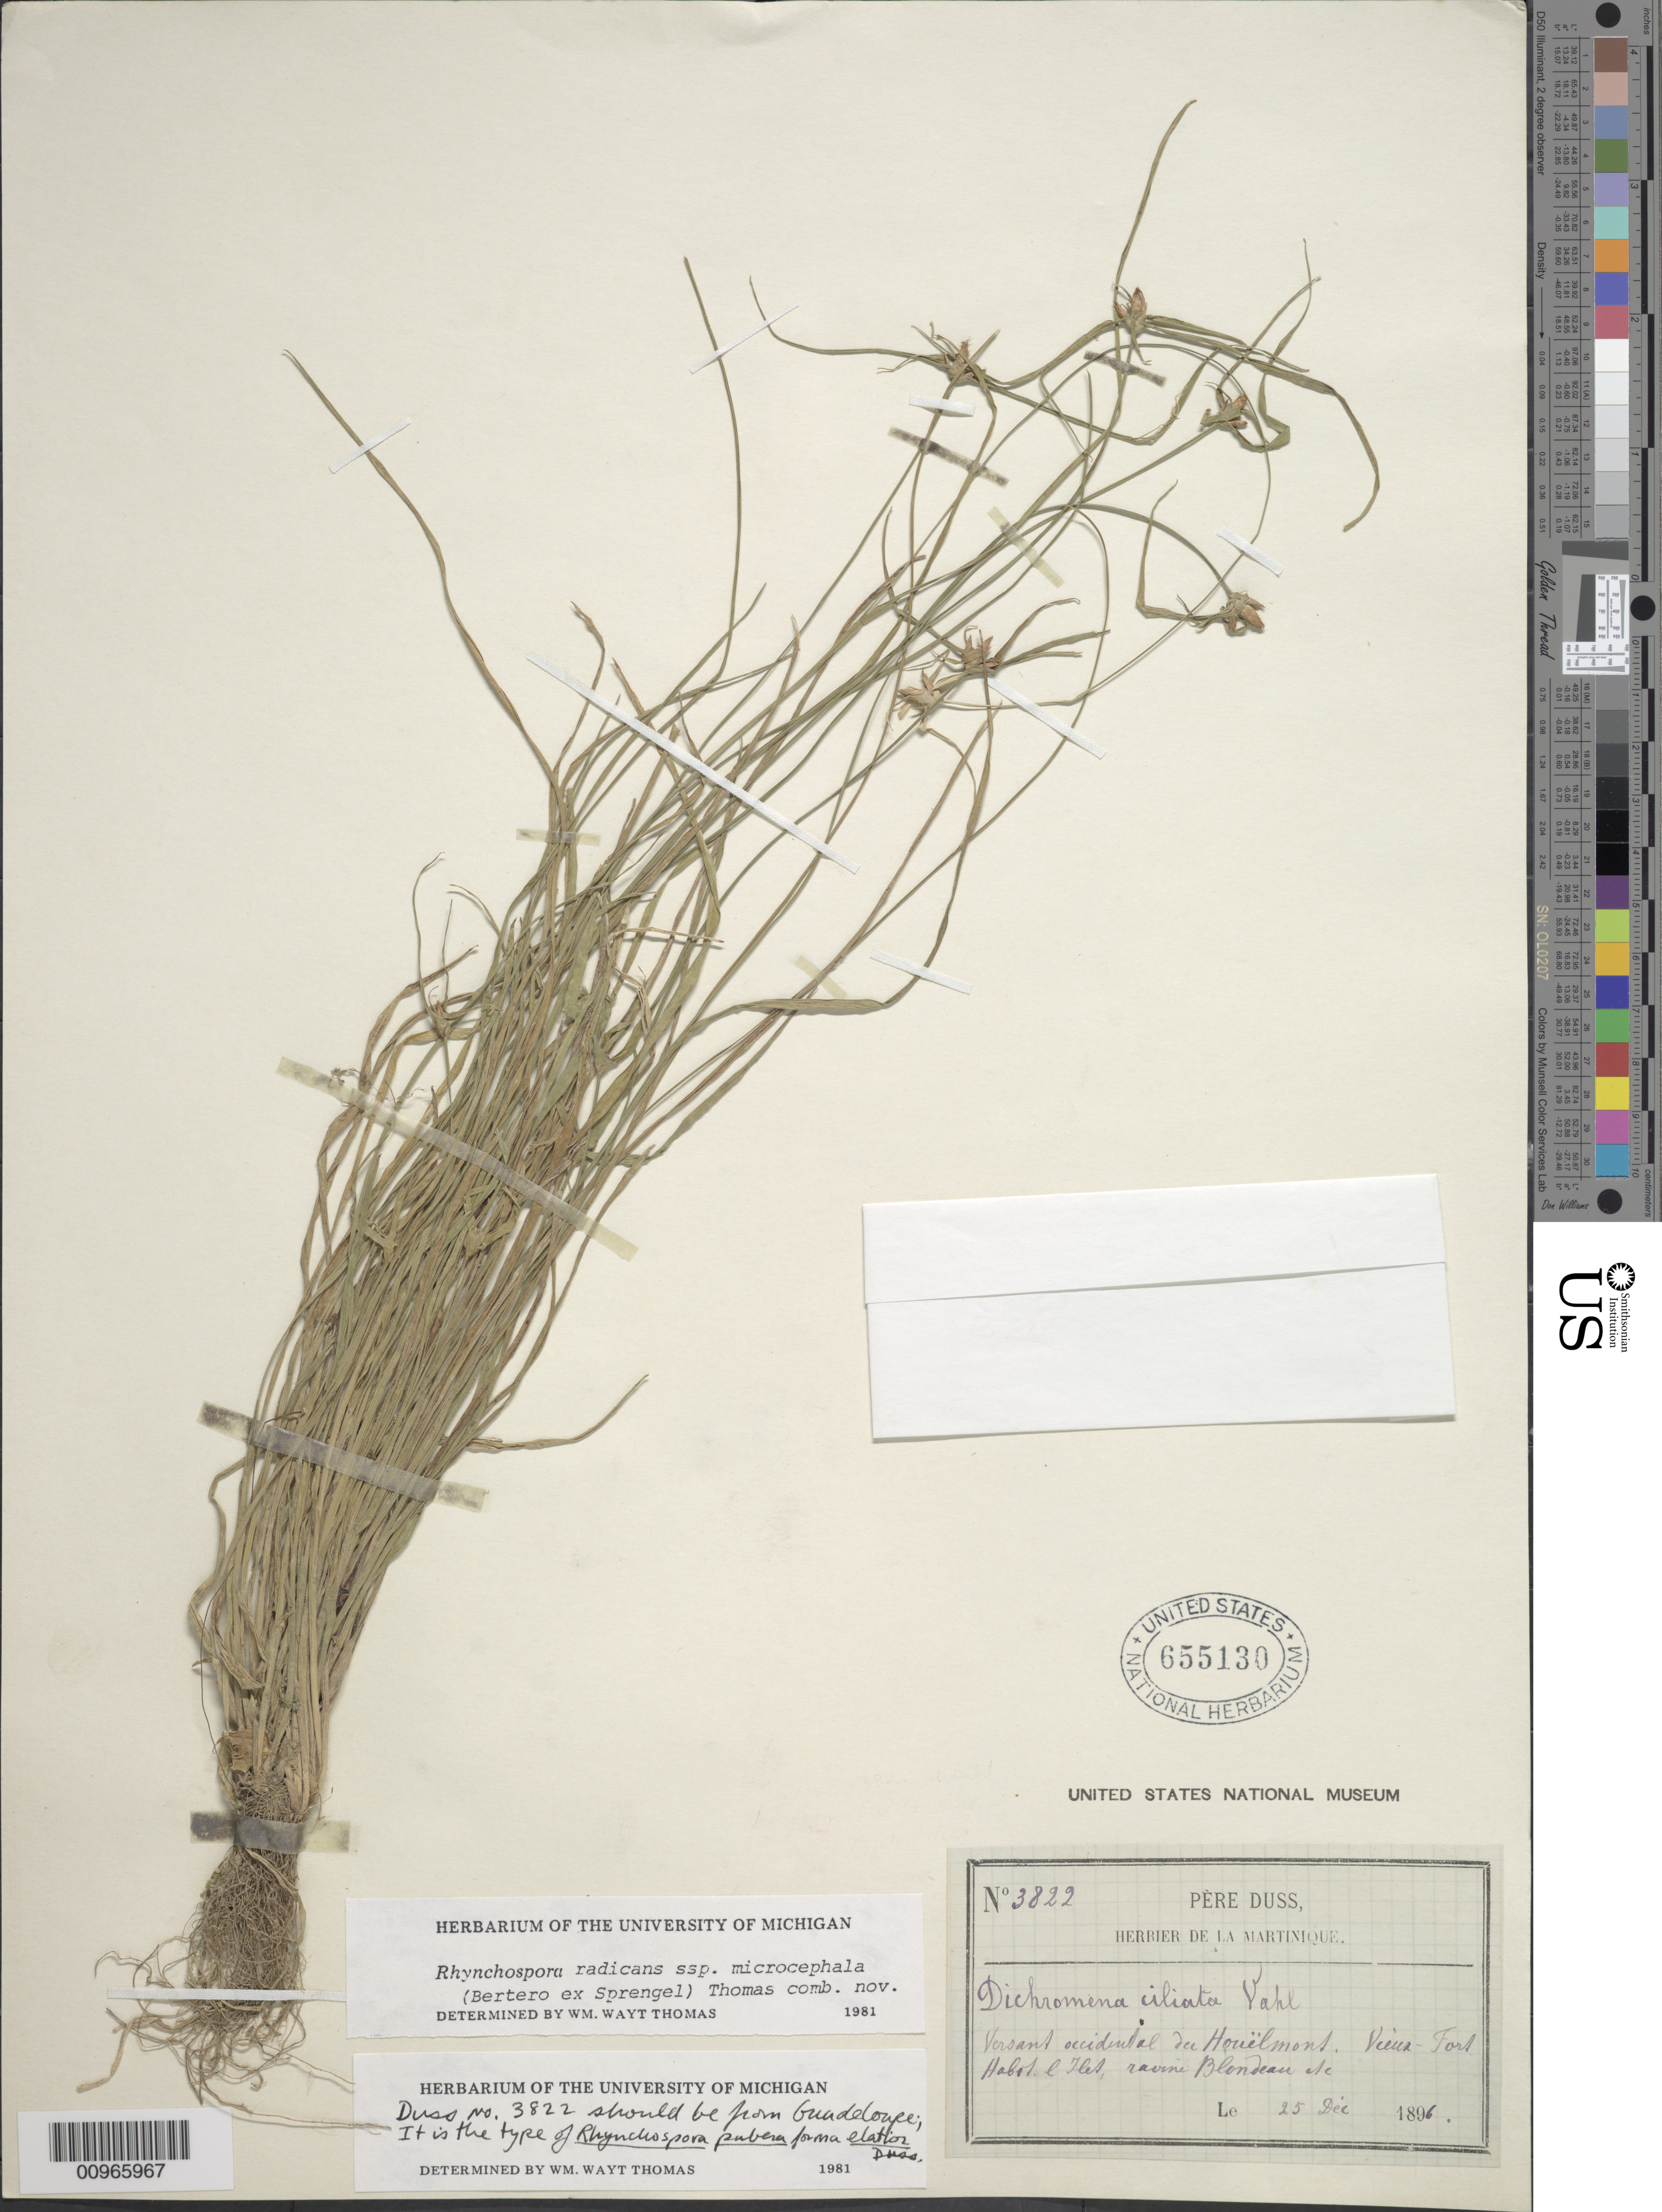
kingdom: Plantae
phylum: Tracheophyta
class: Liliopsida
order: Poales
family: Cyperaceae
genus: Rhynchospora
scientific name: Rhynchospora radicans subsp. microcephala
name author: (Bertero ex Spreng.) W.W. Thomas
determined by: Thomas, W. W., (NY), New York Botanical Garden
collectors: Père Duss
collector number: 3822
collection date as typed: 25 Dec 1896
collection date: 1896-12-25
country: Guadeloupe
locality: Du Houëmont, Veius Fort Habet l' Ilet, ravine Blondeau, etc.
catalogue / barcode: US 655130